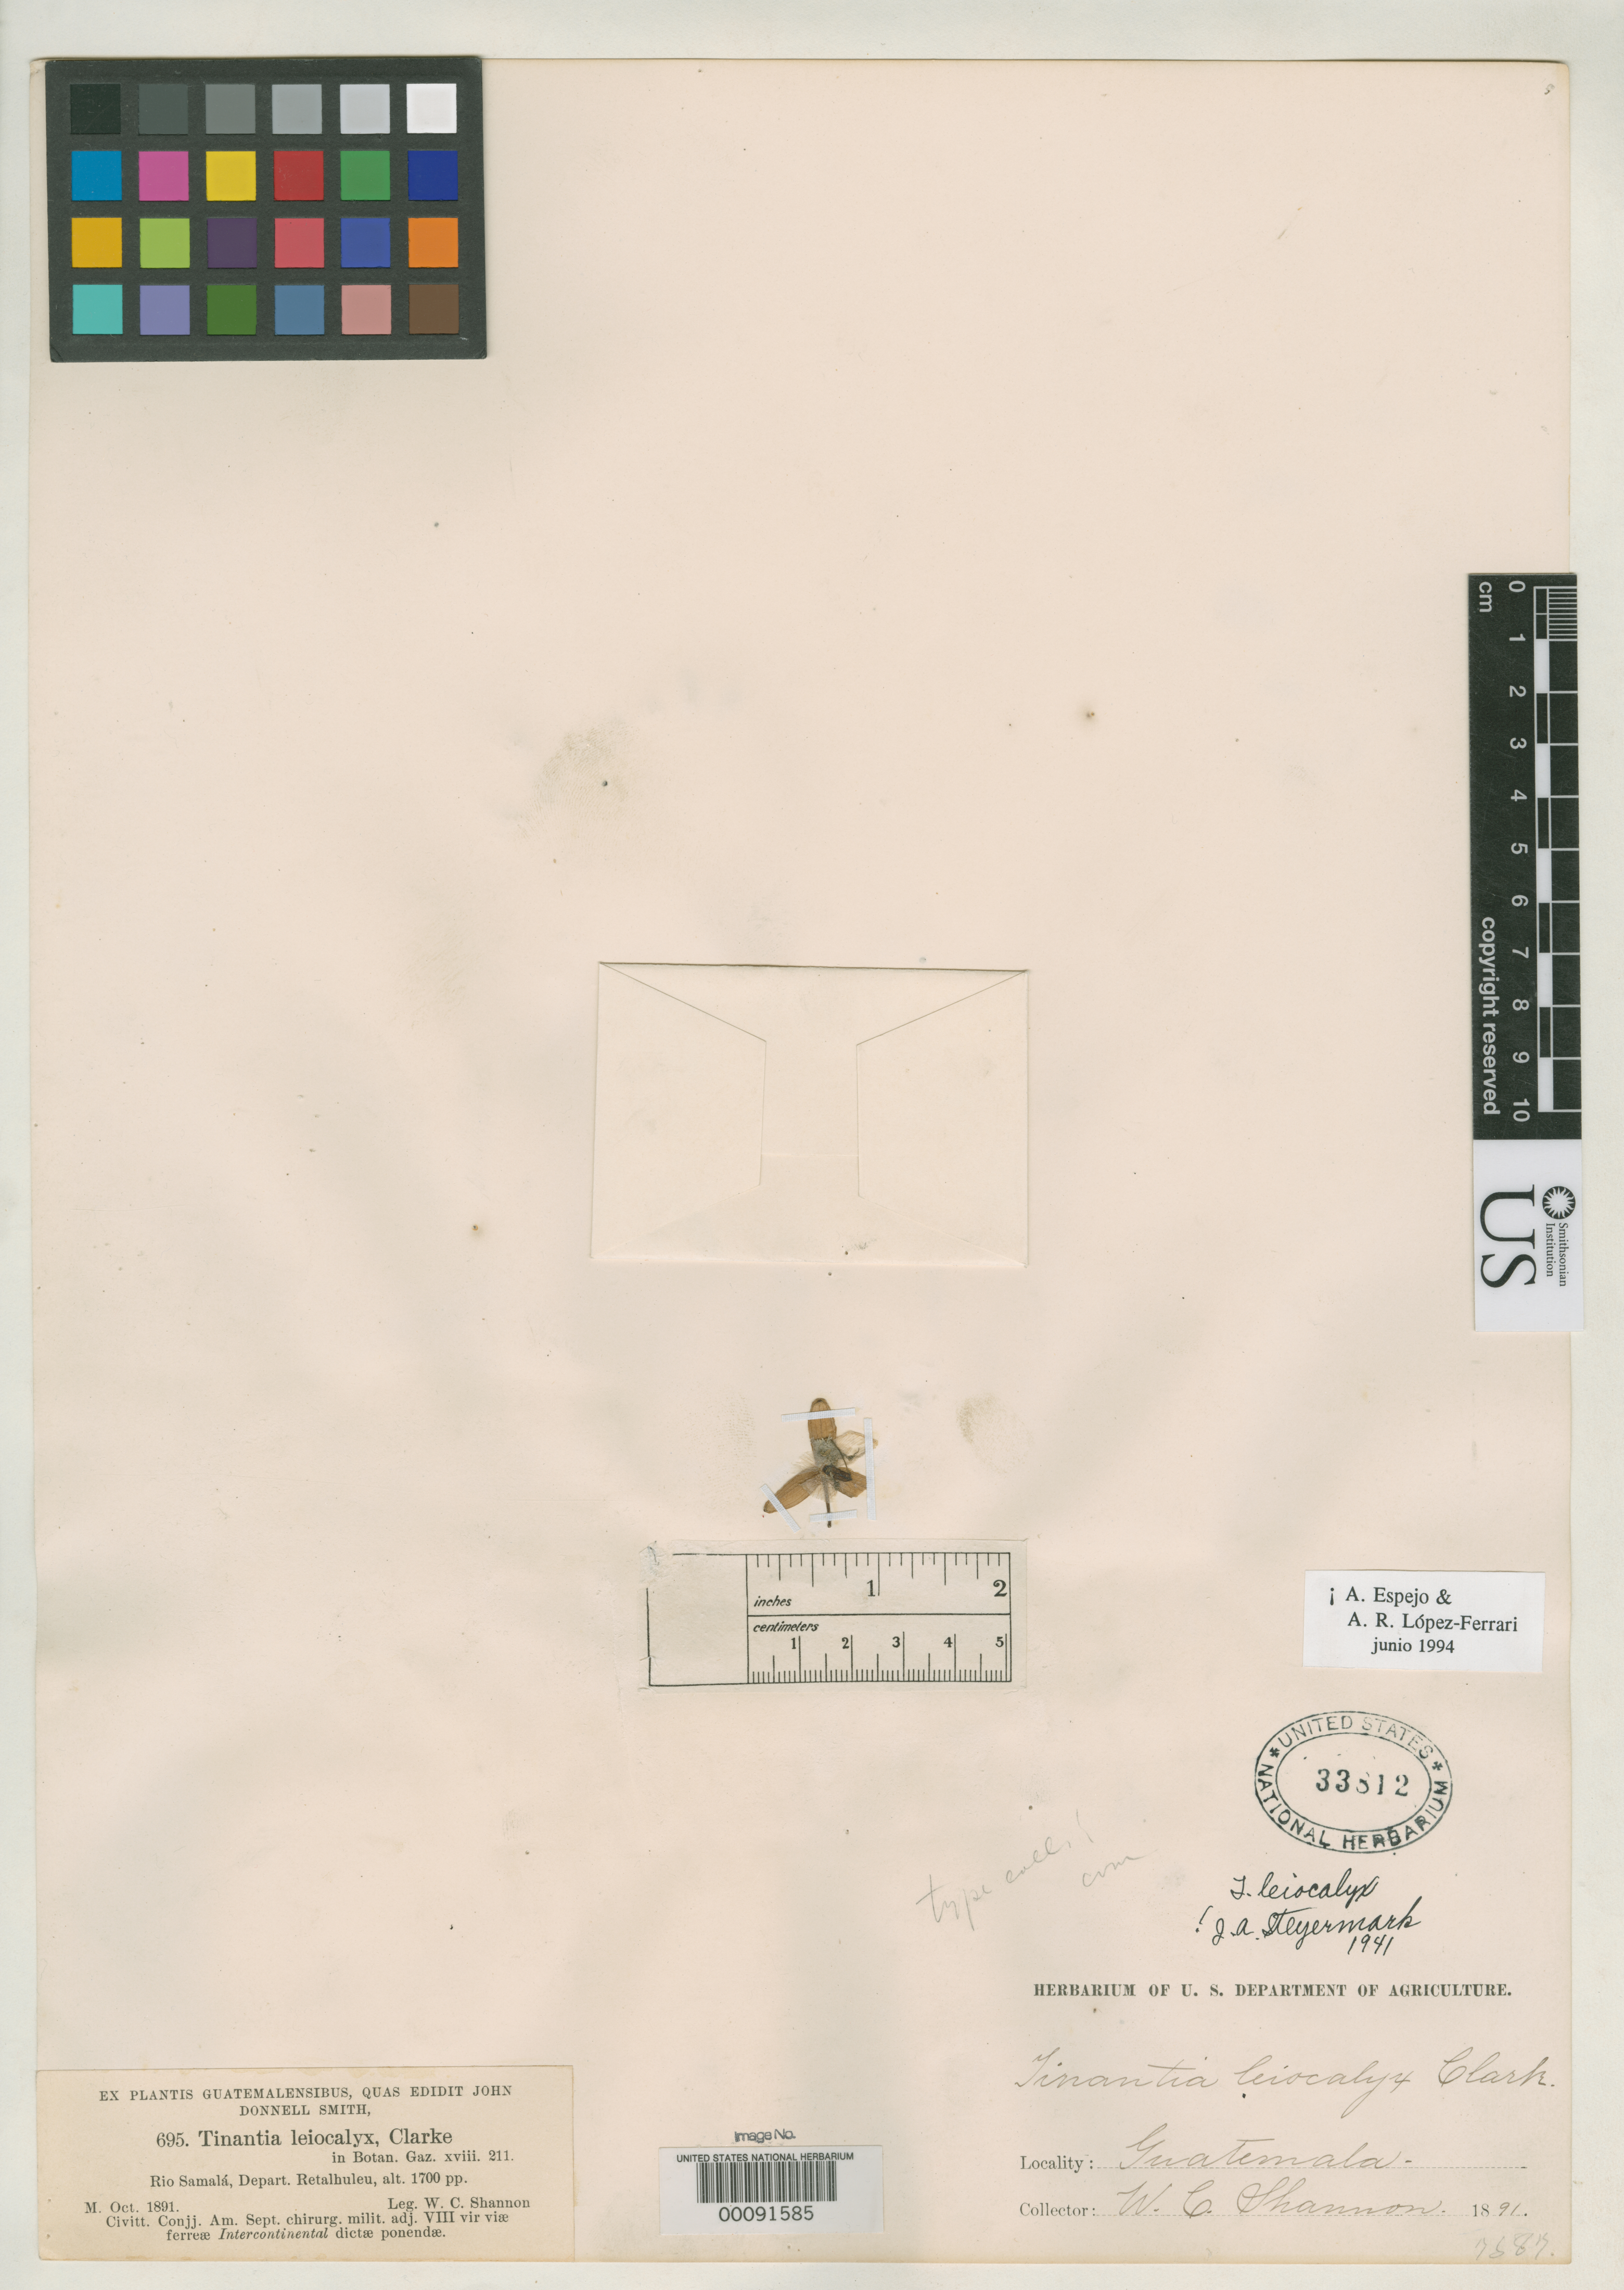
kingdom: Plantae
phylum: Tracheophyta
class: Liliopsida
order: Commelinales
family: Commelinaceae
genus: Tinantia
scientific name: Tinantia leiocalyx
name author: C.B. Clarke in Donn. Sm.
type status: Type Collection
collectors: W. C. Shannon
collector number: J.D.S. 695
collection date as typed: Oct 1891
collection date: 1891-10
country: Guatemala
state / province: Retalhuleu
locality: Rio Samalá, Depart. Retalhuleu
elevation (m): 518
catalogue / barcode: US 33812